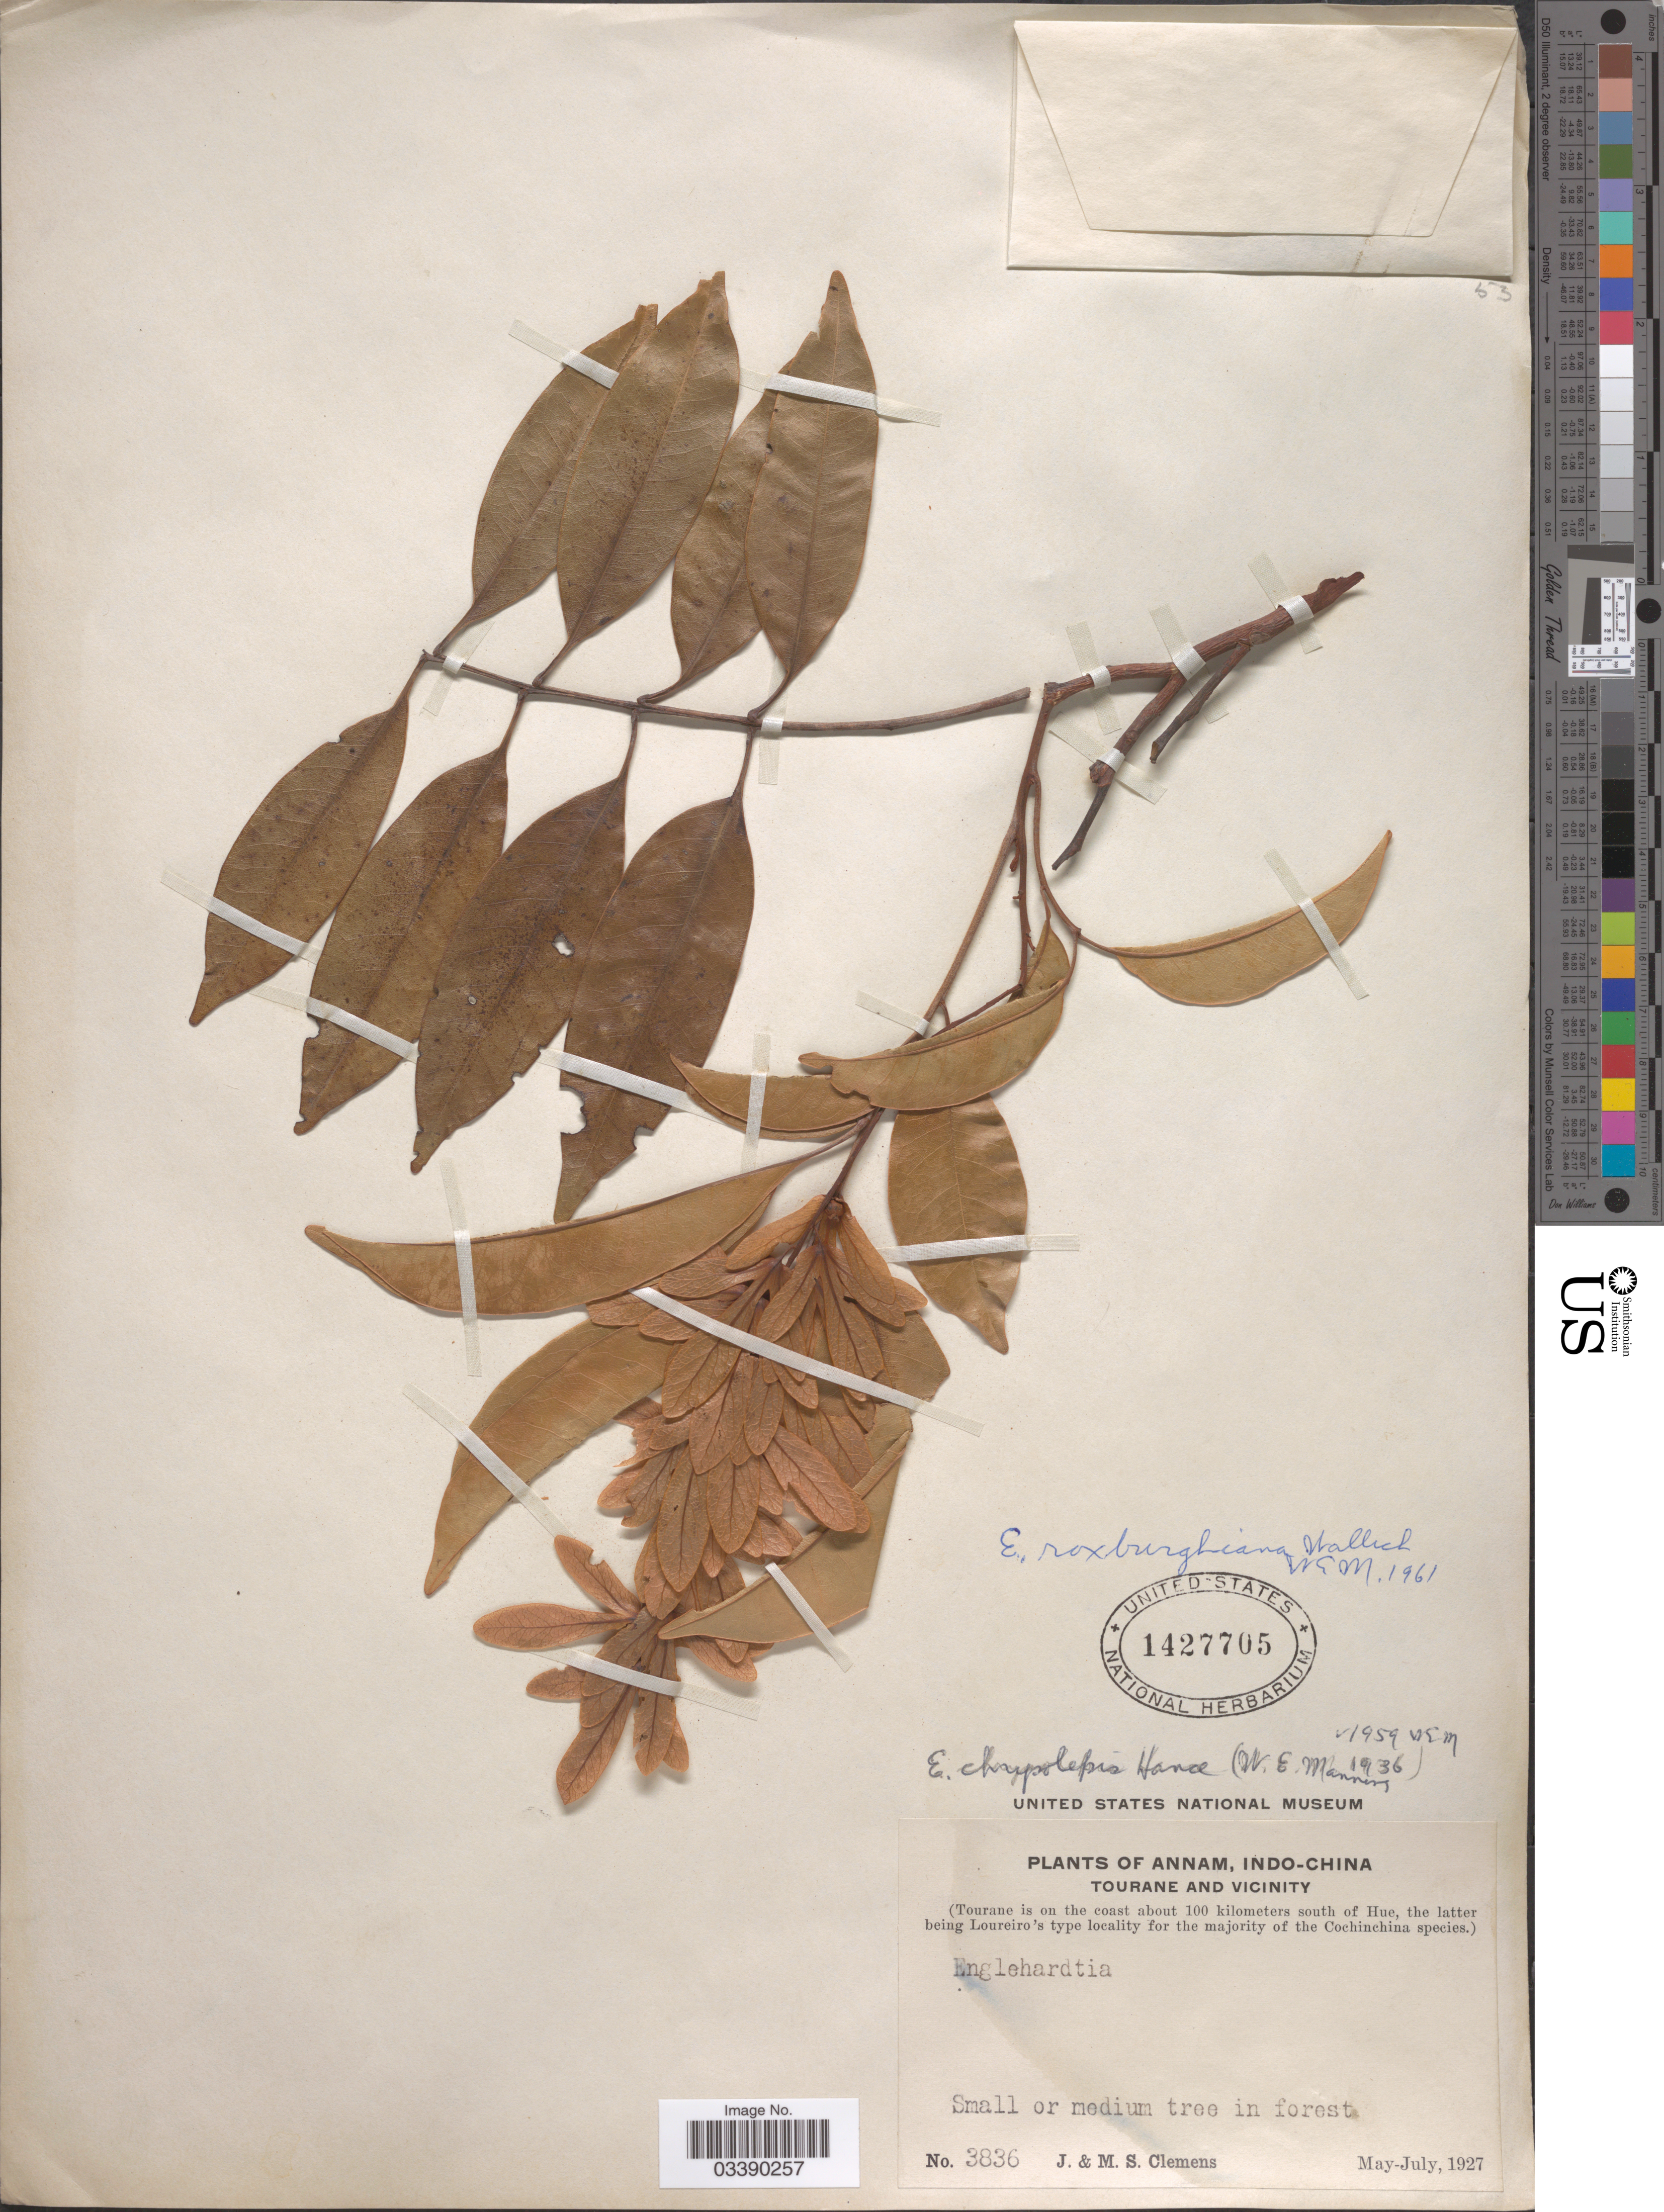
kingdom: Plantae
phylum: Tracheophyta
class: Magnoliopsida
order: Fagales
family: Juglandaceae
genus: Engelhardia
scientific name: Engelhardia roxburghiana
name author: Lindl.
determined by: Strong, M. T., (US), Smithsonian Institution - National Museum of Natural History (UNITED STATES)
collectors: J. Clemens & M. S. Clemens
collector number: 3836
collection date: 1927-05/1927-07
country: Vietnam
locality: Annam, Indo-China. Tourane and vicinity. (Tourane is on the coast about 100 kilometers south of Hue).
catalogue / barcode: US 1427705